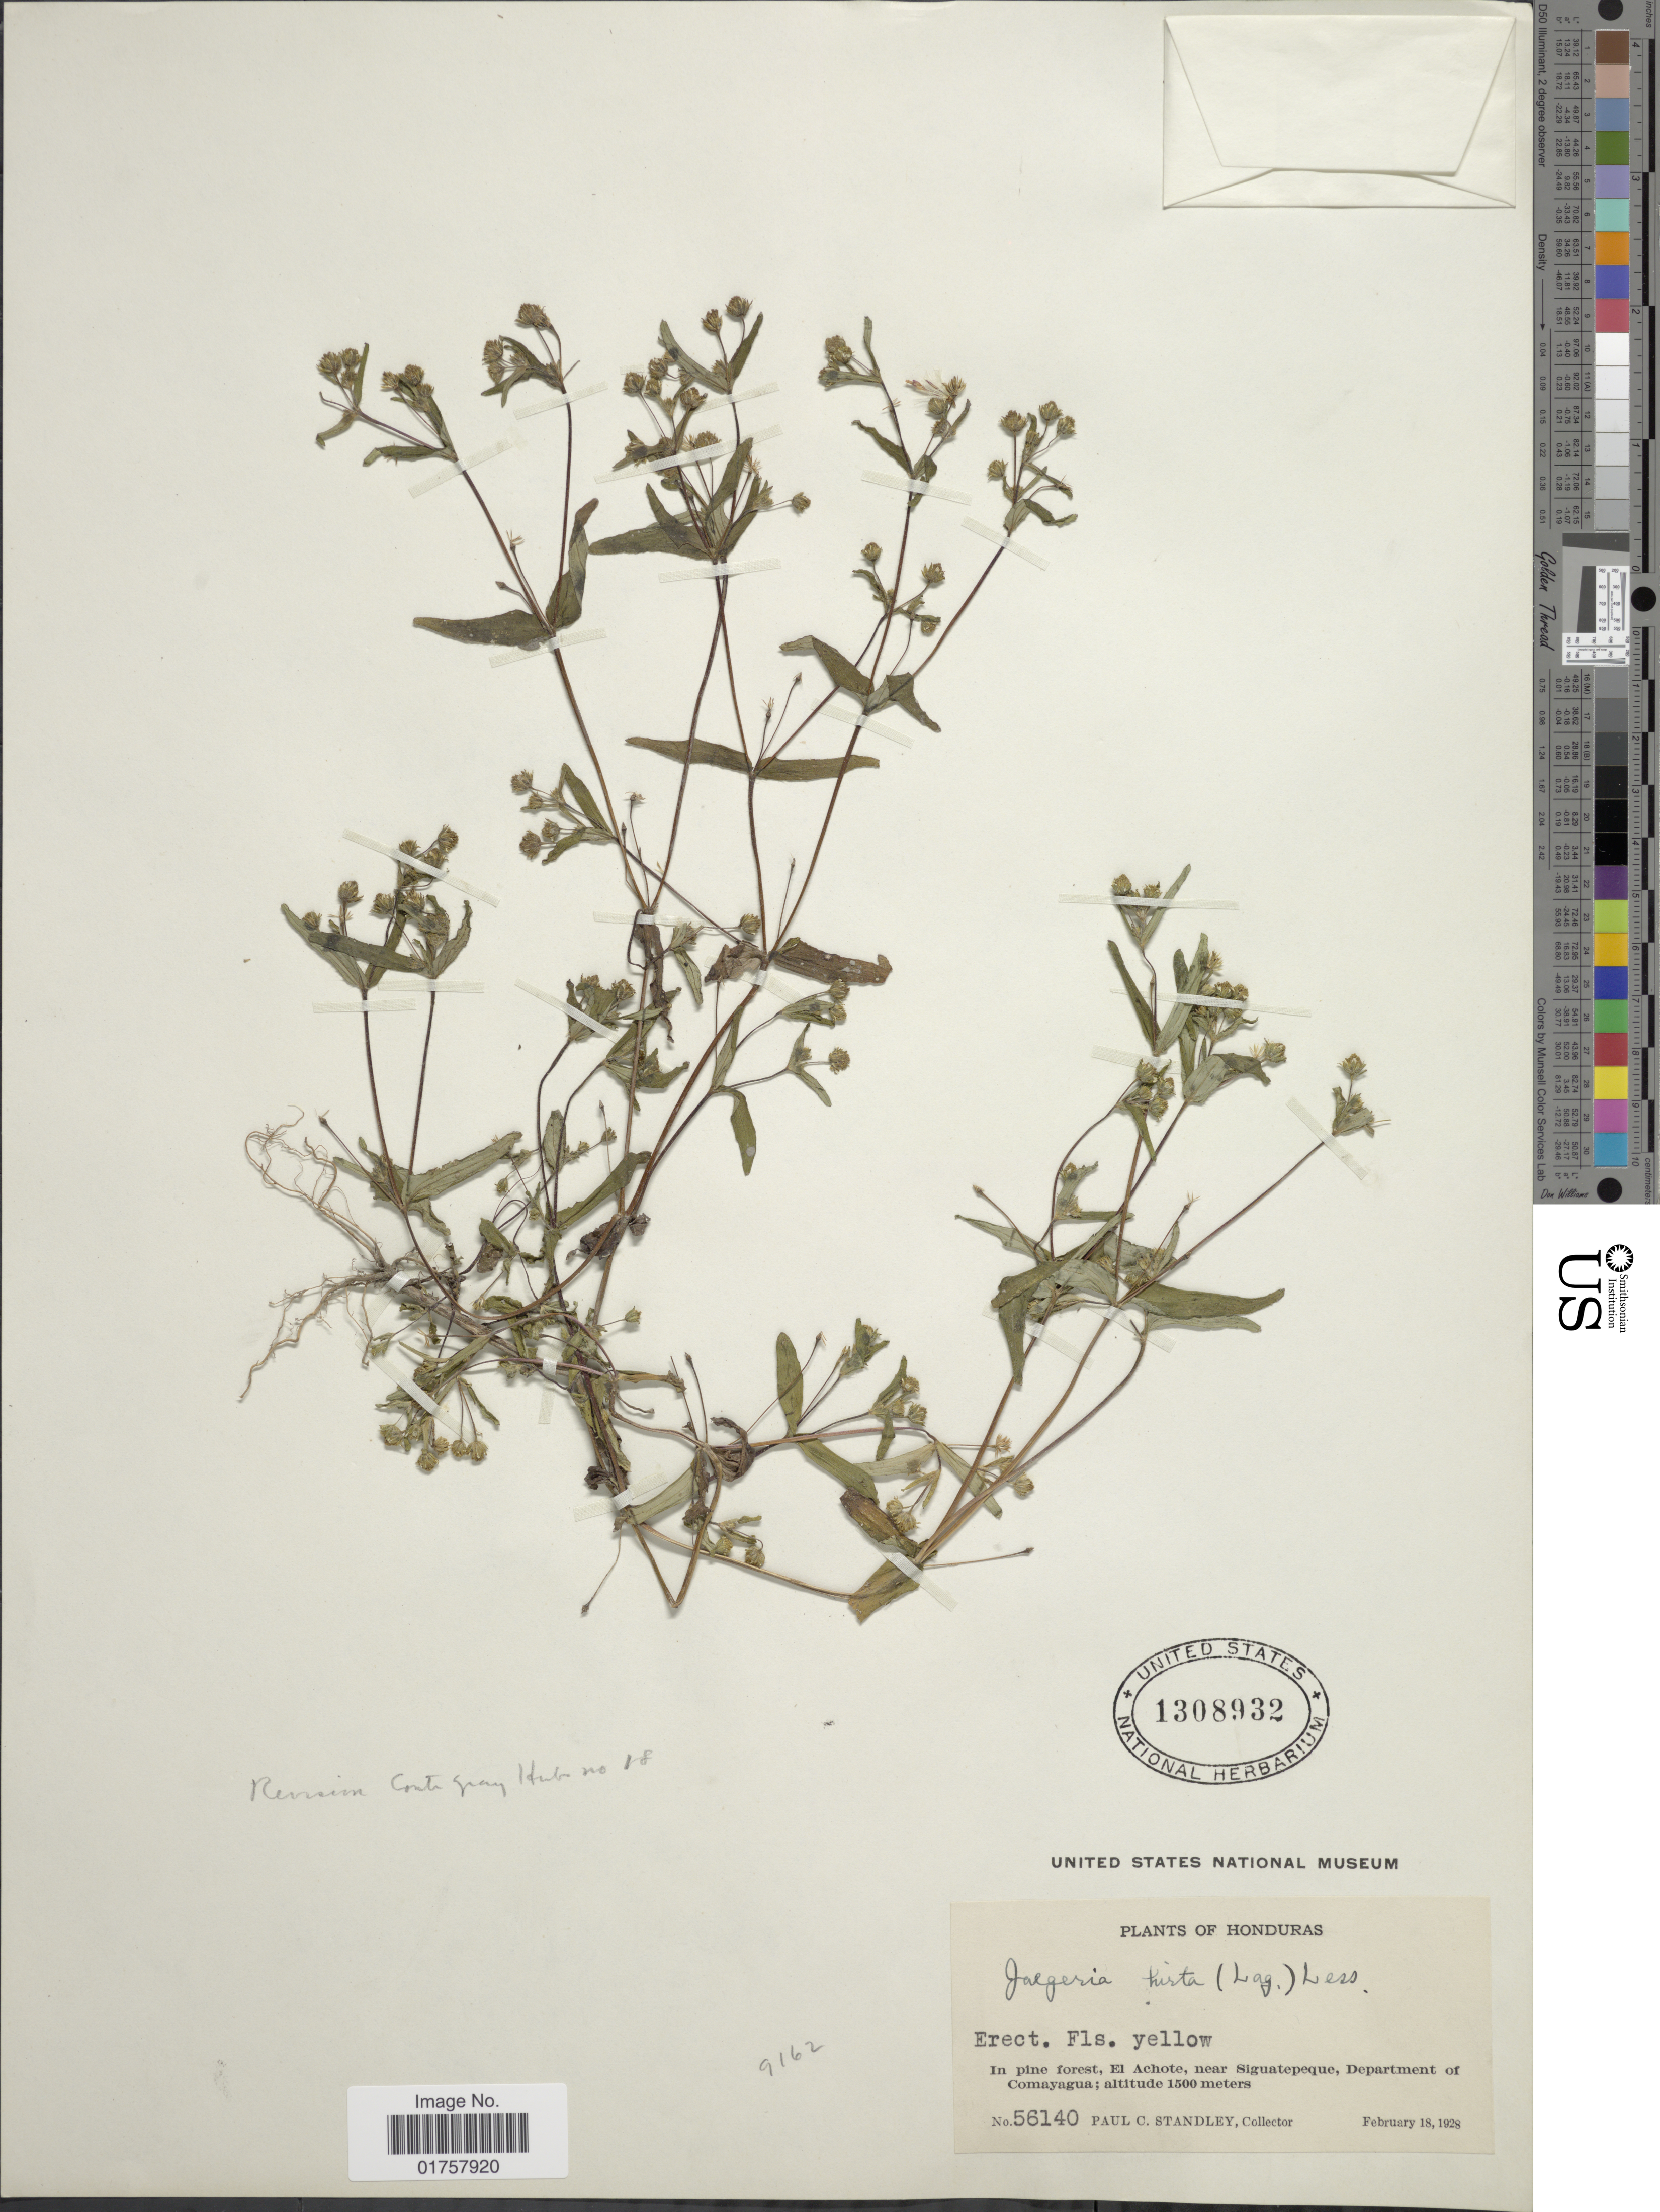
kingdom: Plantae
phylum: Tracheophyta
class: Magnoliopsida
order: Asterales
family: Asteraceae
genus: Jaegeria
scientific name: Jaegeria hirta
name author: (Lag.) Less.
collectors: P. C. Standley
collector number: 56140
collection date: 1928-02-18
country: Honduras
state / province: Comayagua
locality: In pine forest, El Achote, near Siguatepeque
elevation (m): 1500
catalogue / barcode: US 1308932